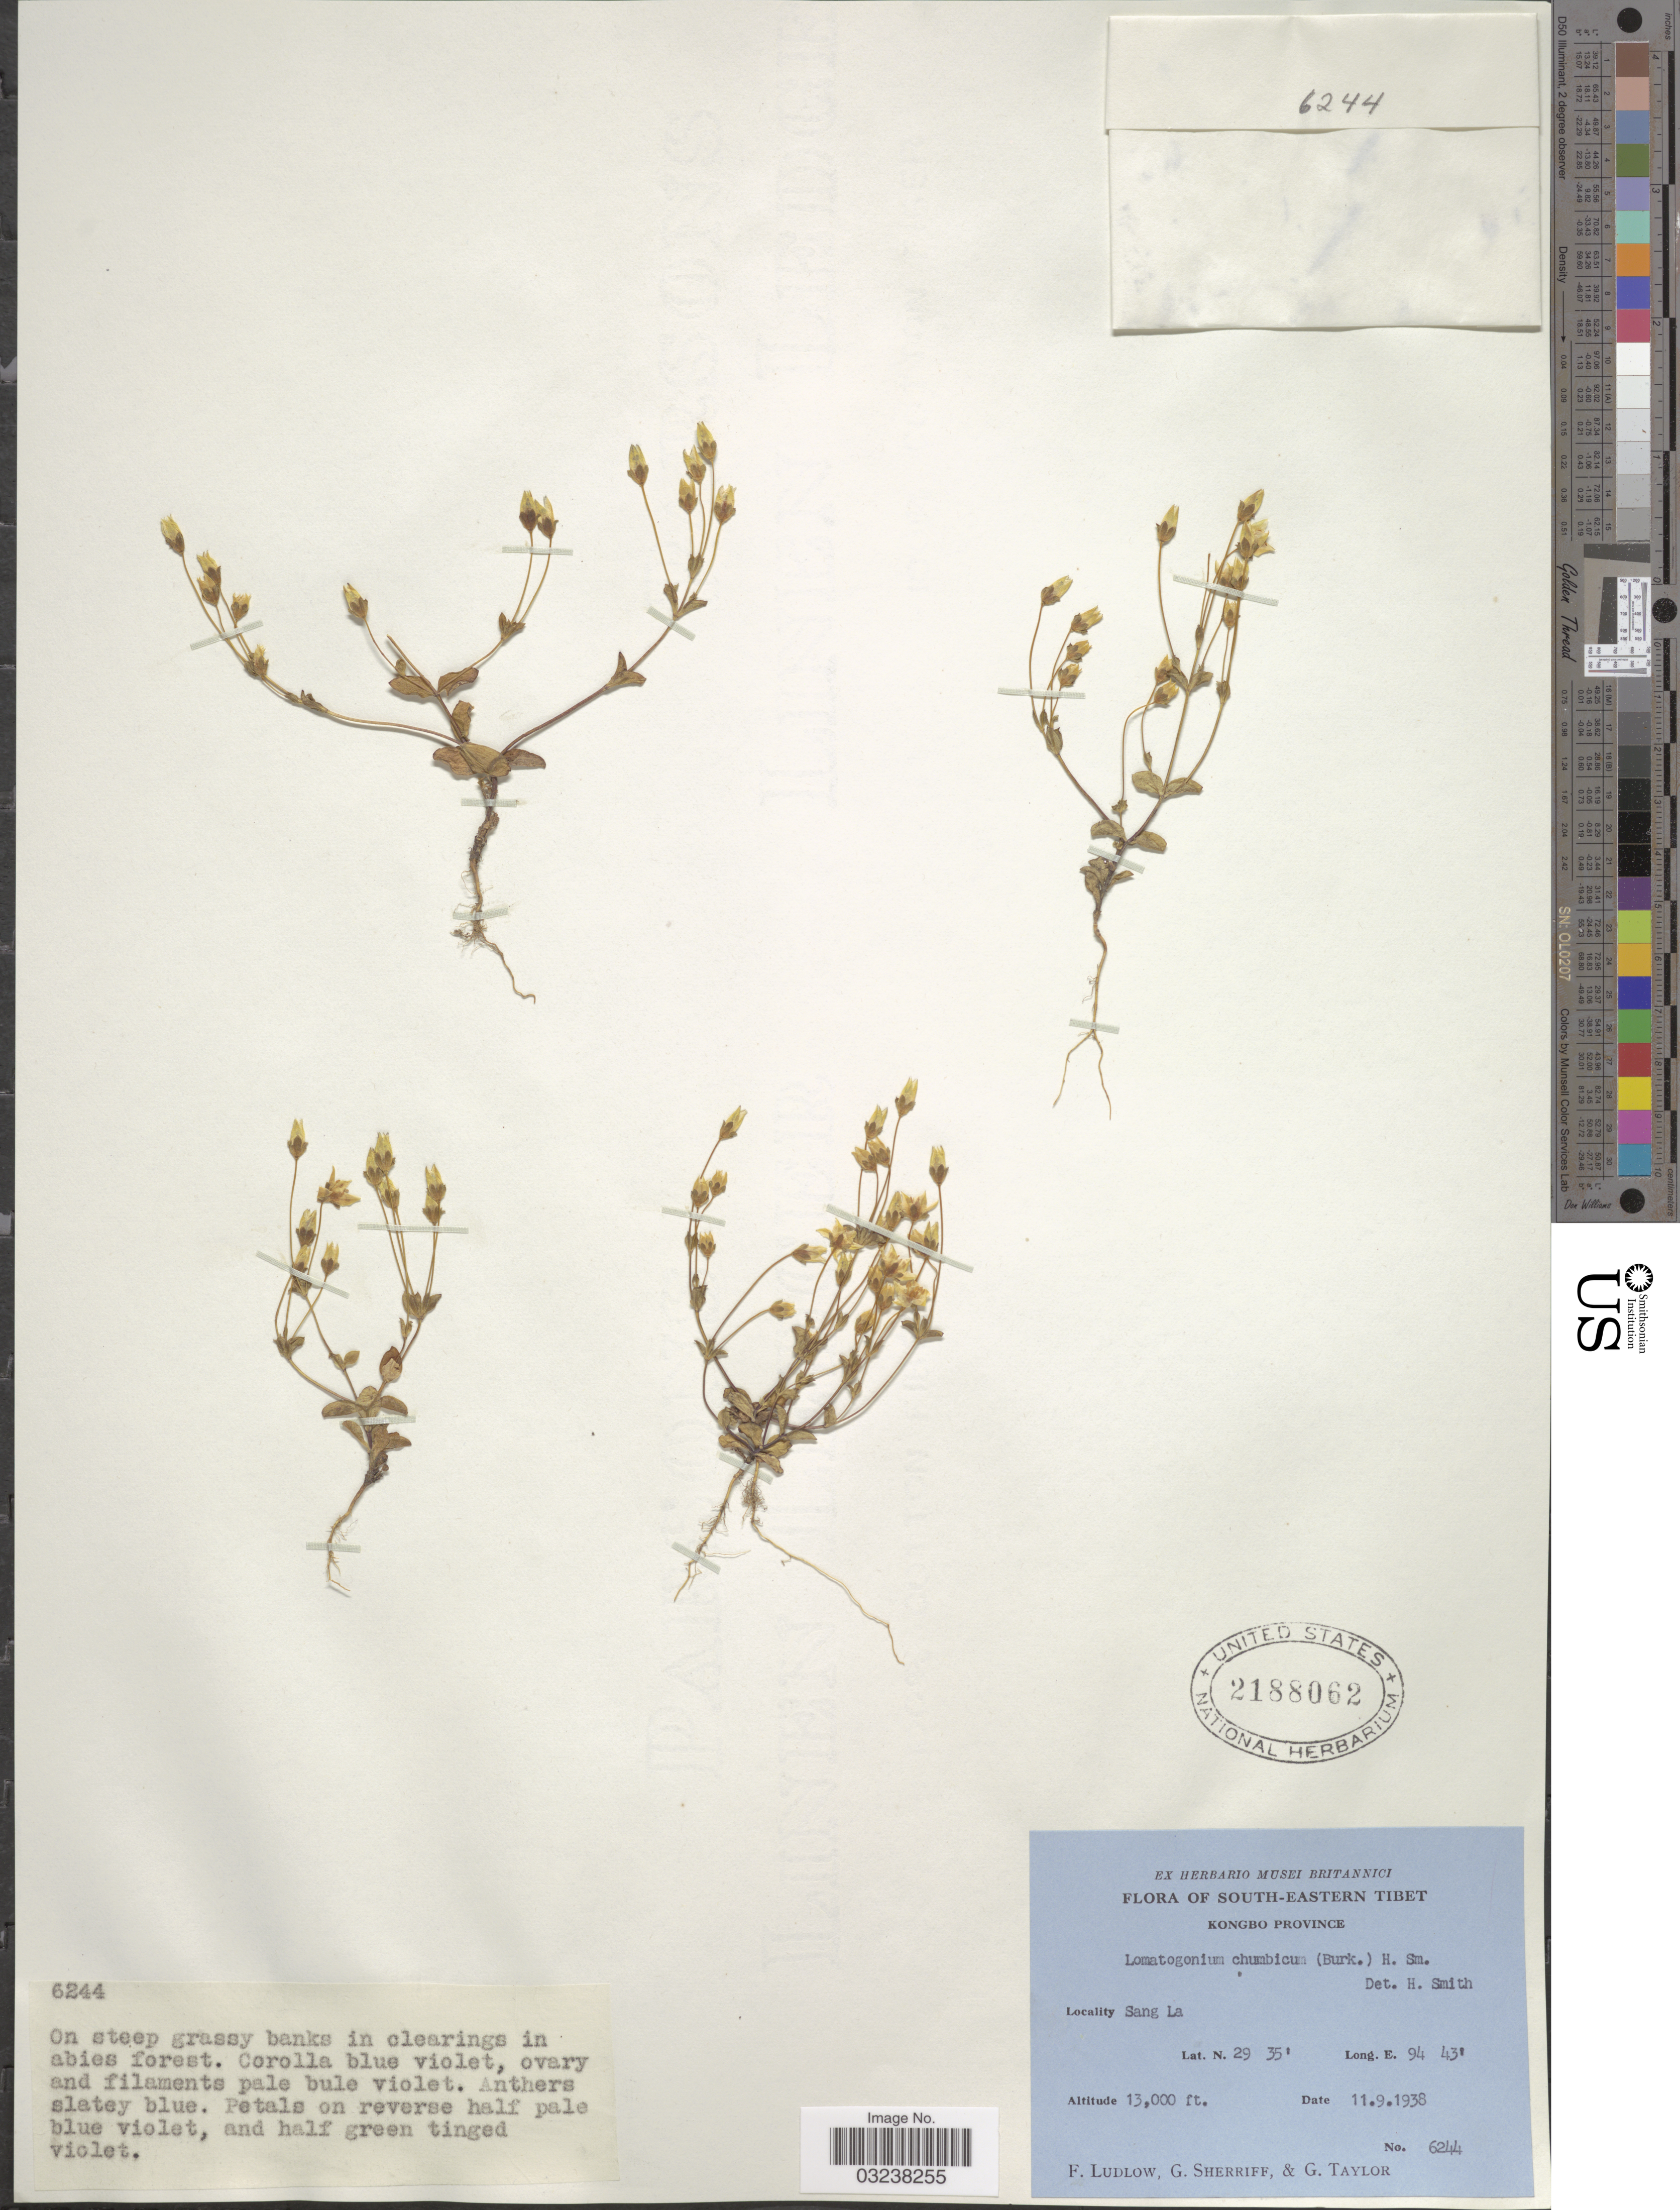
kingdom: Plantae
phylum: Tracheophyta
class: Magnoliopsida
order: Gentianales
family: Gentianaceae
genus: Lomatogonium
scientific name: Lomatogonium chumbicum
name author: (Burkill) Harry Sm.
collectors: F. Ludlow, G. Sherriff & G. Taylor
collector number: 6244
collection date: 1938-09-11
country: China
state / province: Xizang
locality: South-Eastern Tibet. Kongbo Province. Sang La.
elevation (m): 3962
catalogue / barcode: US 2188062